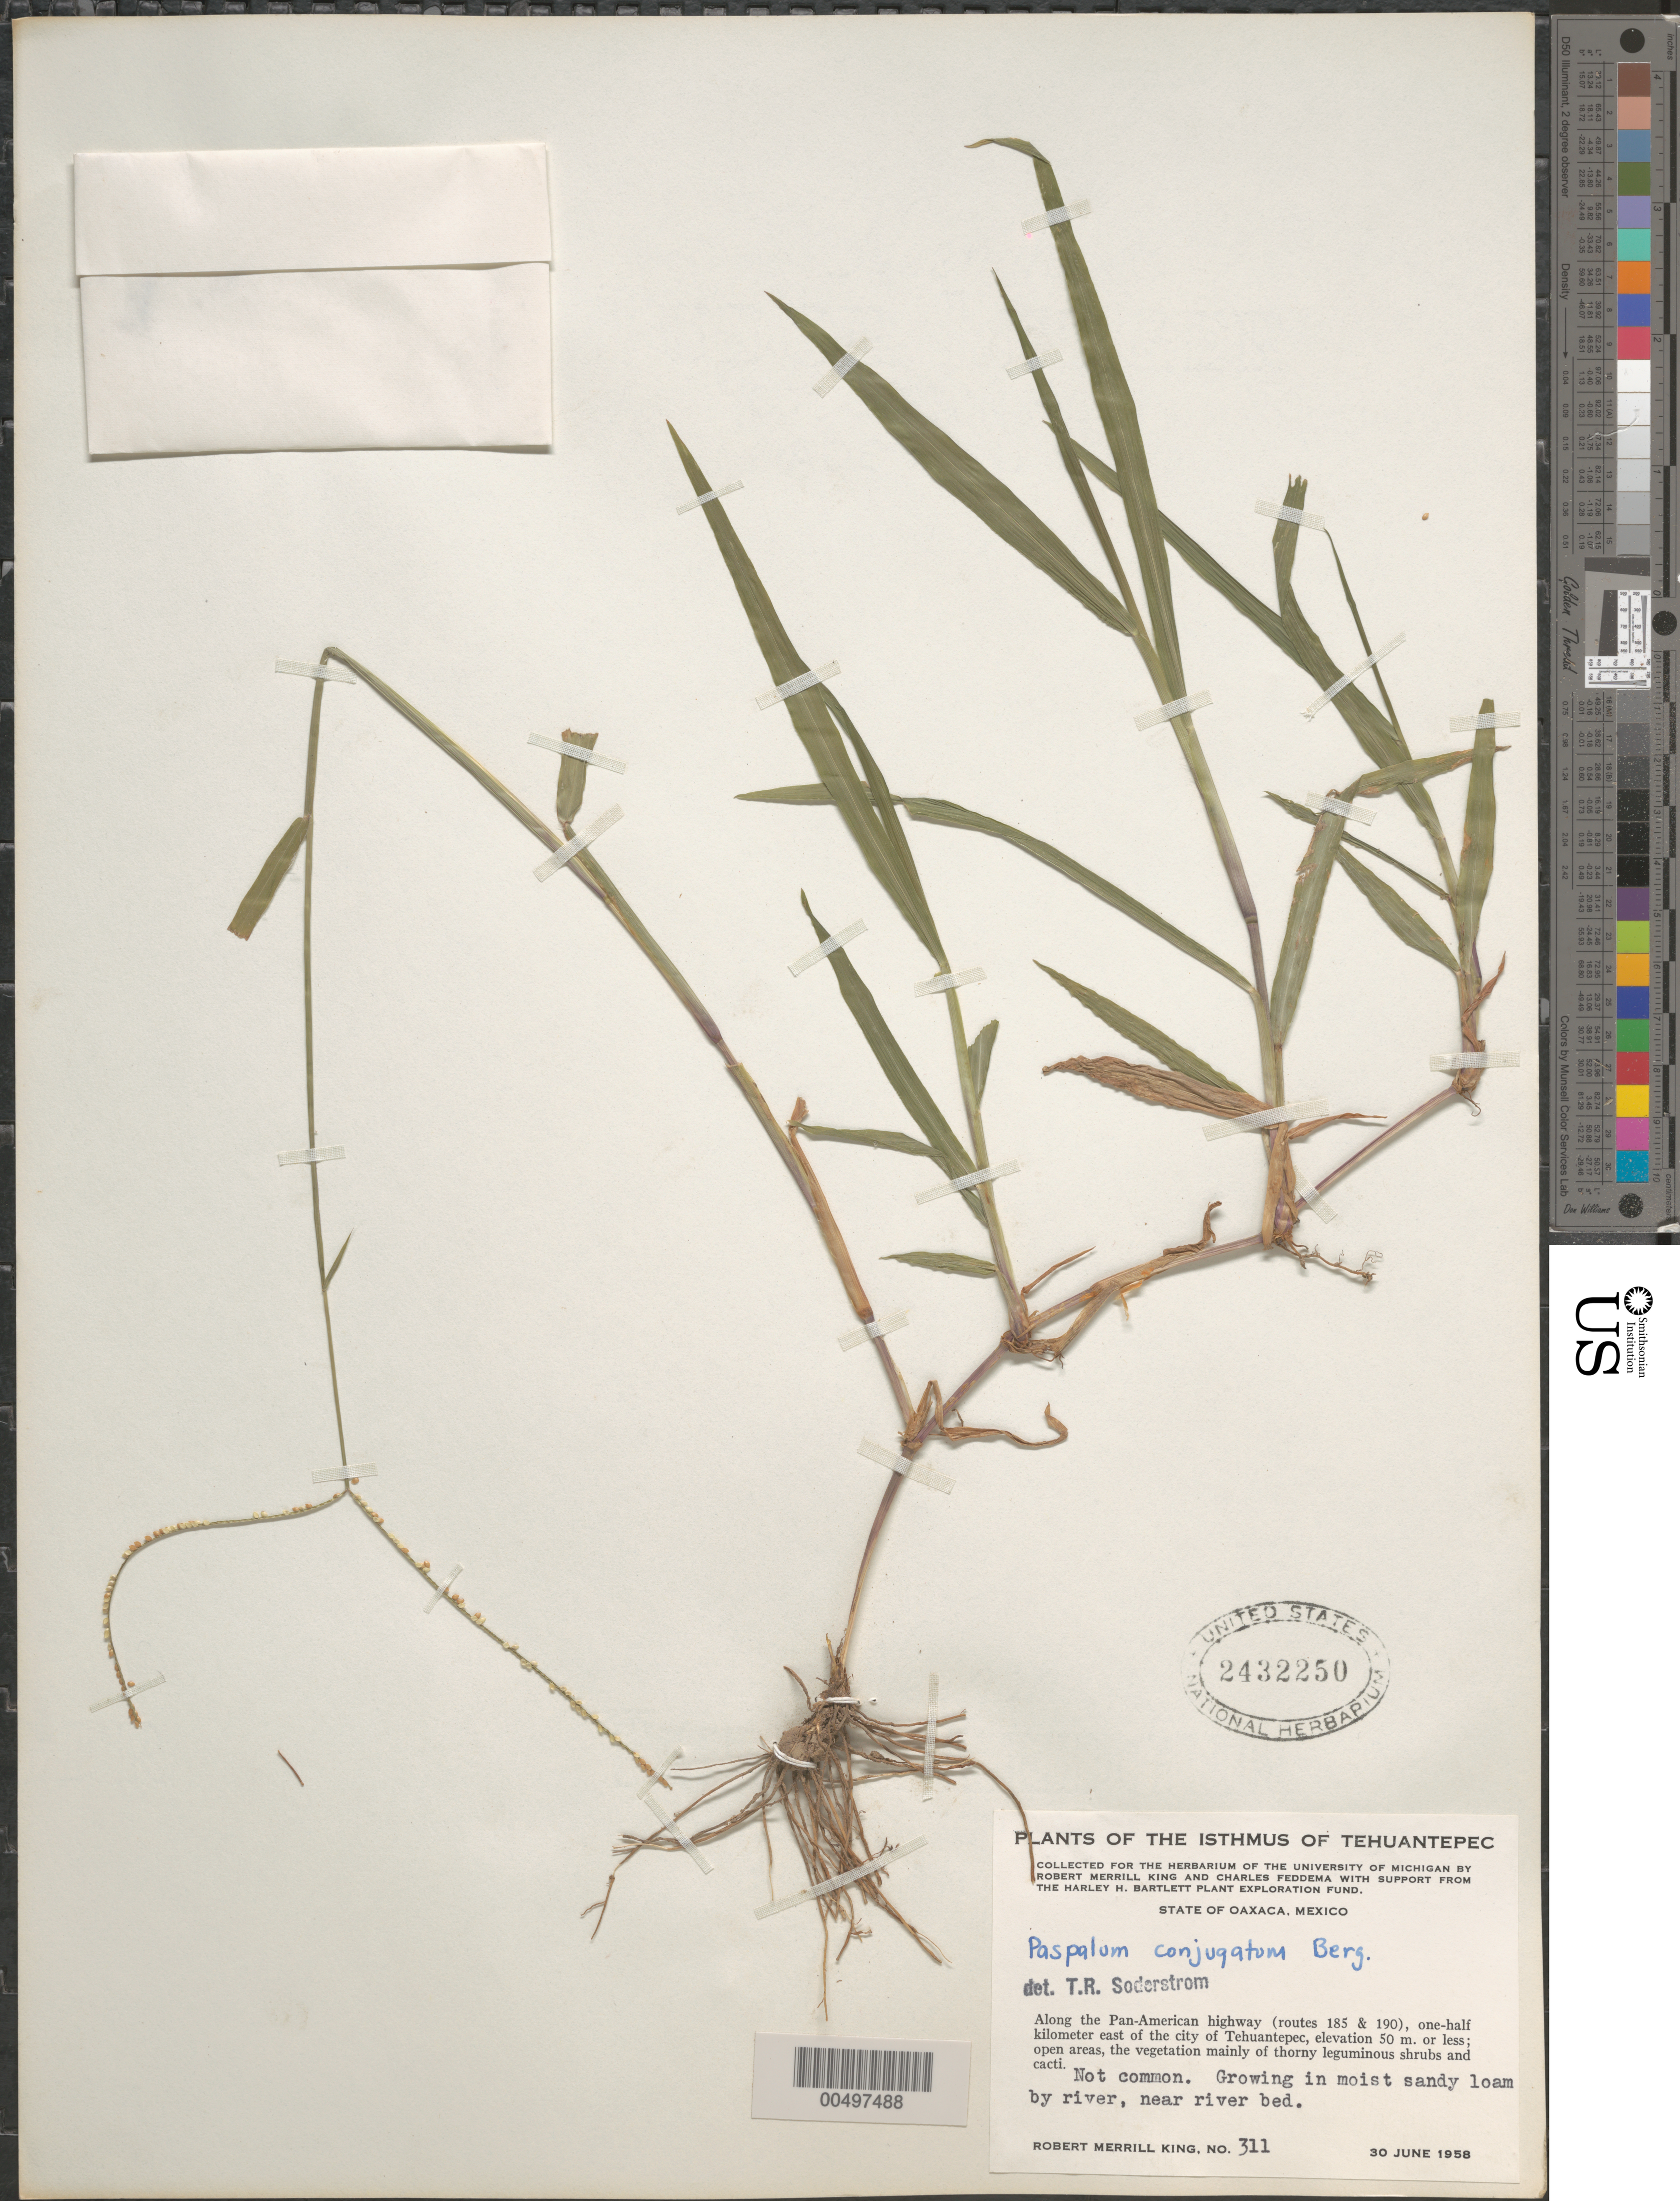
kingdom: Plantae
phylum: Tracheophyta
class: Liliopsida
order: Poales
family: Poaceae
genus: Paspalum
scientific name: Paspalum conjugatum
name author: P.J. Bergius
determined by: Soderstrom, T. R.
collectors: R. M. King & C. Feddema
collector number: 311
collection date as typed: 30 Jun 1958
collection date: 1958-06-30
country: Mexico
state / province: Oaxaca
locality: Isthmus of Tehuantepec, along the Pan-American hwy (routes 185 & 190), 0.5 km E of the city of Tehuantepec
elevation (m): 0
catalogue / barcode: US 2432250